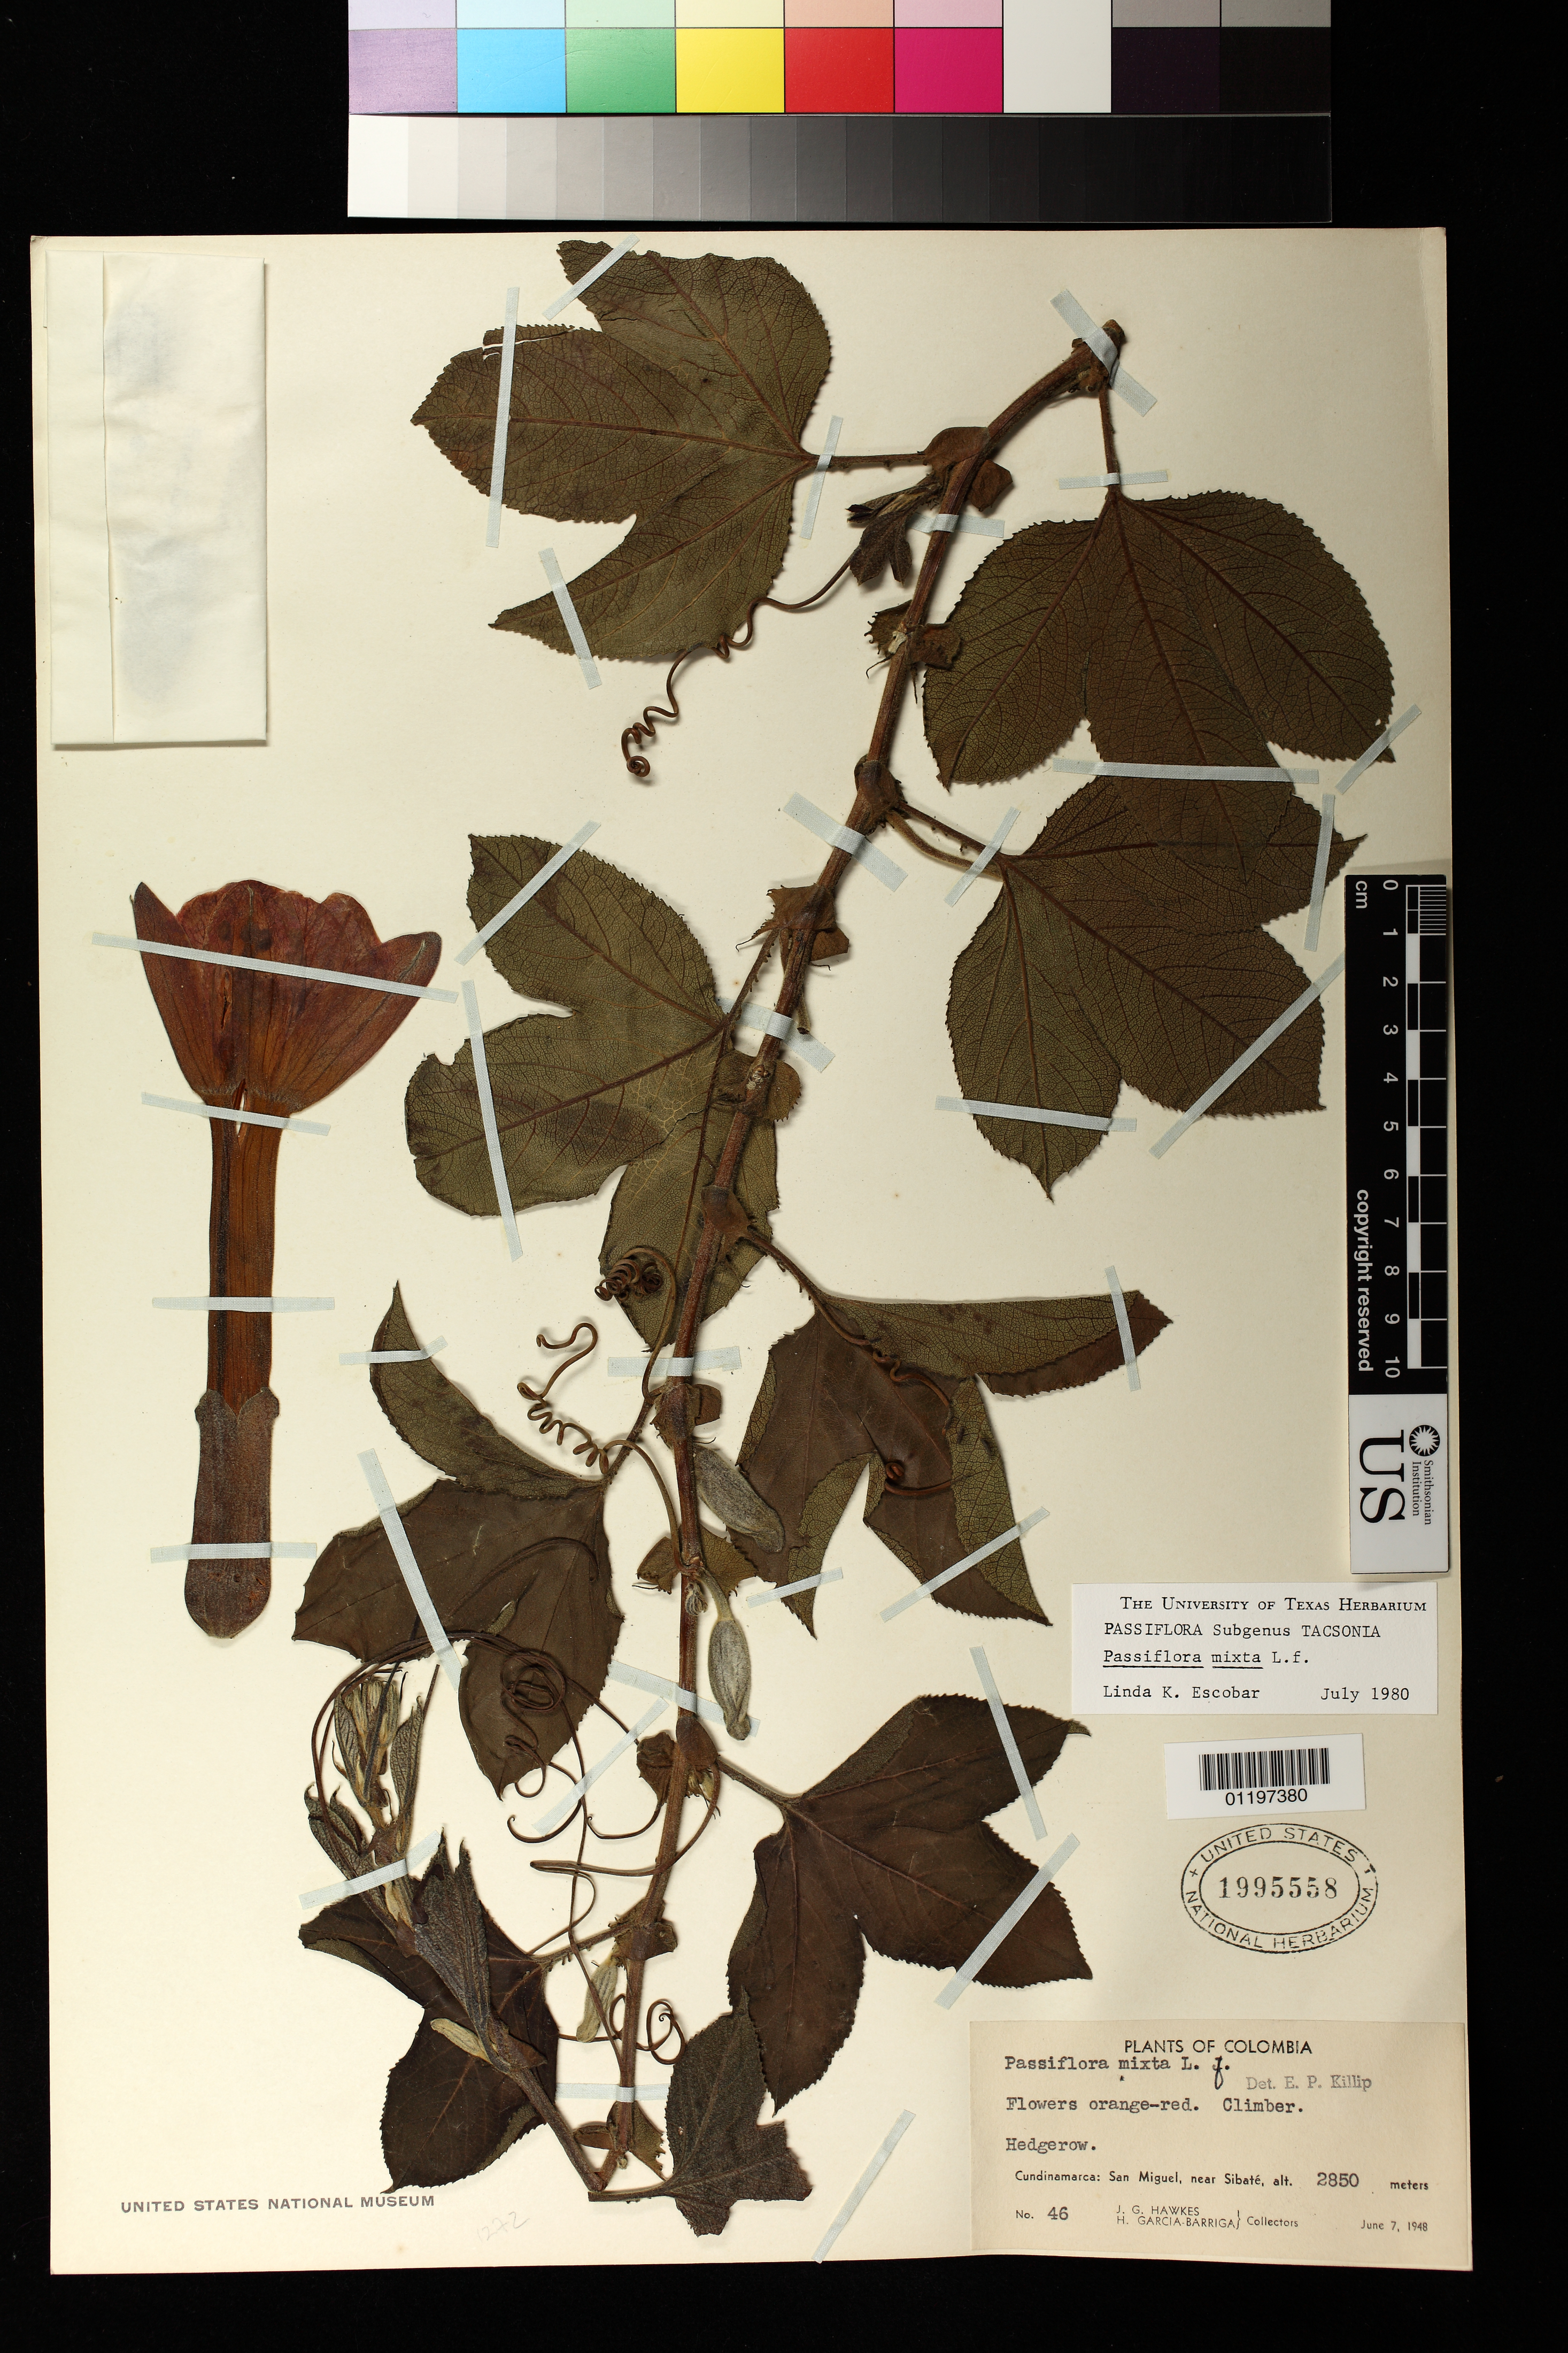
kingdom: Plantae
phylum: Tracheophyta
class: Magnoliopsida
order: Malpighiales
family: Passifloraceae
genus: Passiflora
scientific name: Passiflora mixta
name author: L. f.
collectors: J. Hawkes & H. García Barriga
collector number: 46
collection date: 1948-06-07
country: Colombia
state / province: Cundinamarca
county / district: San Miguel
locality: near Sibaté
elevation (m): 2850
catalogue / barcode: US 1995558